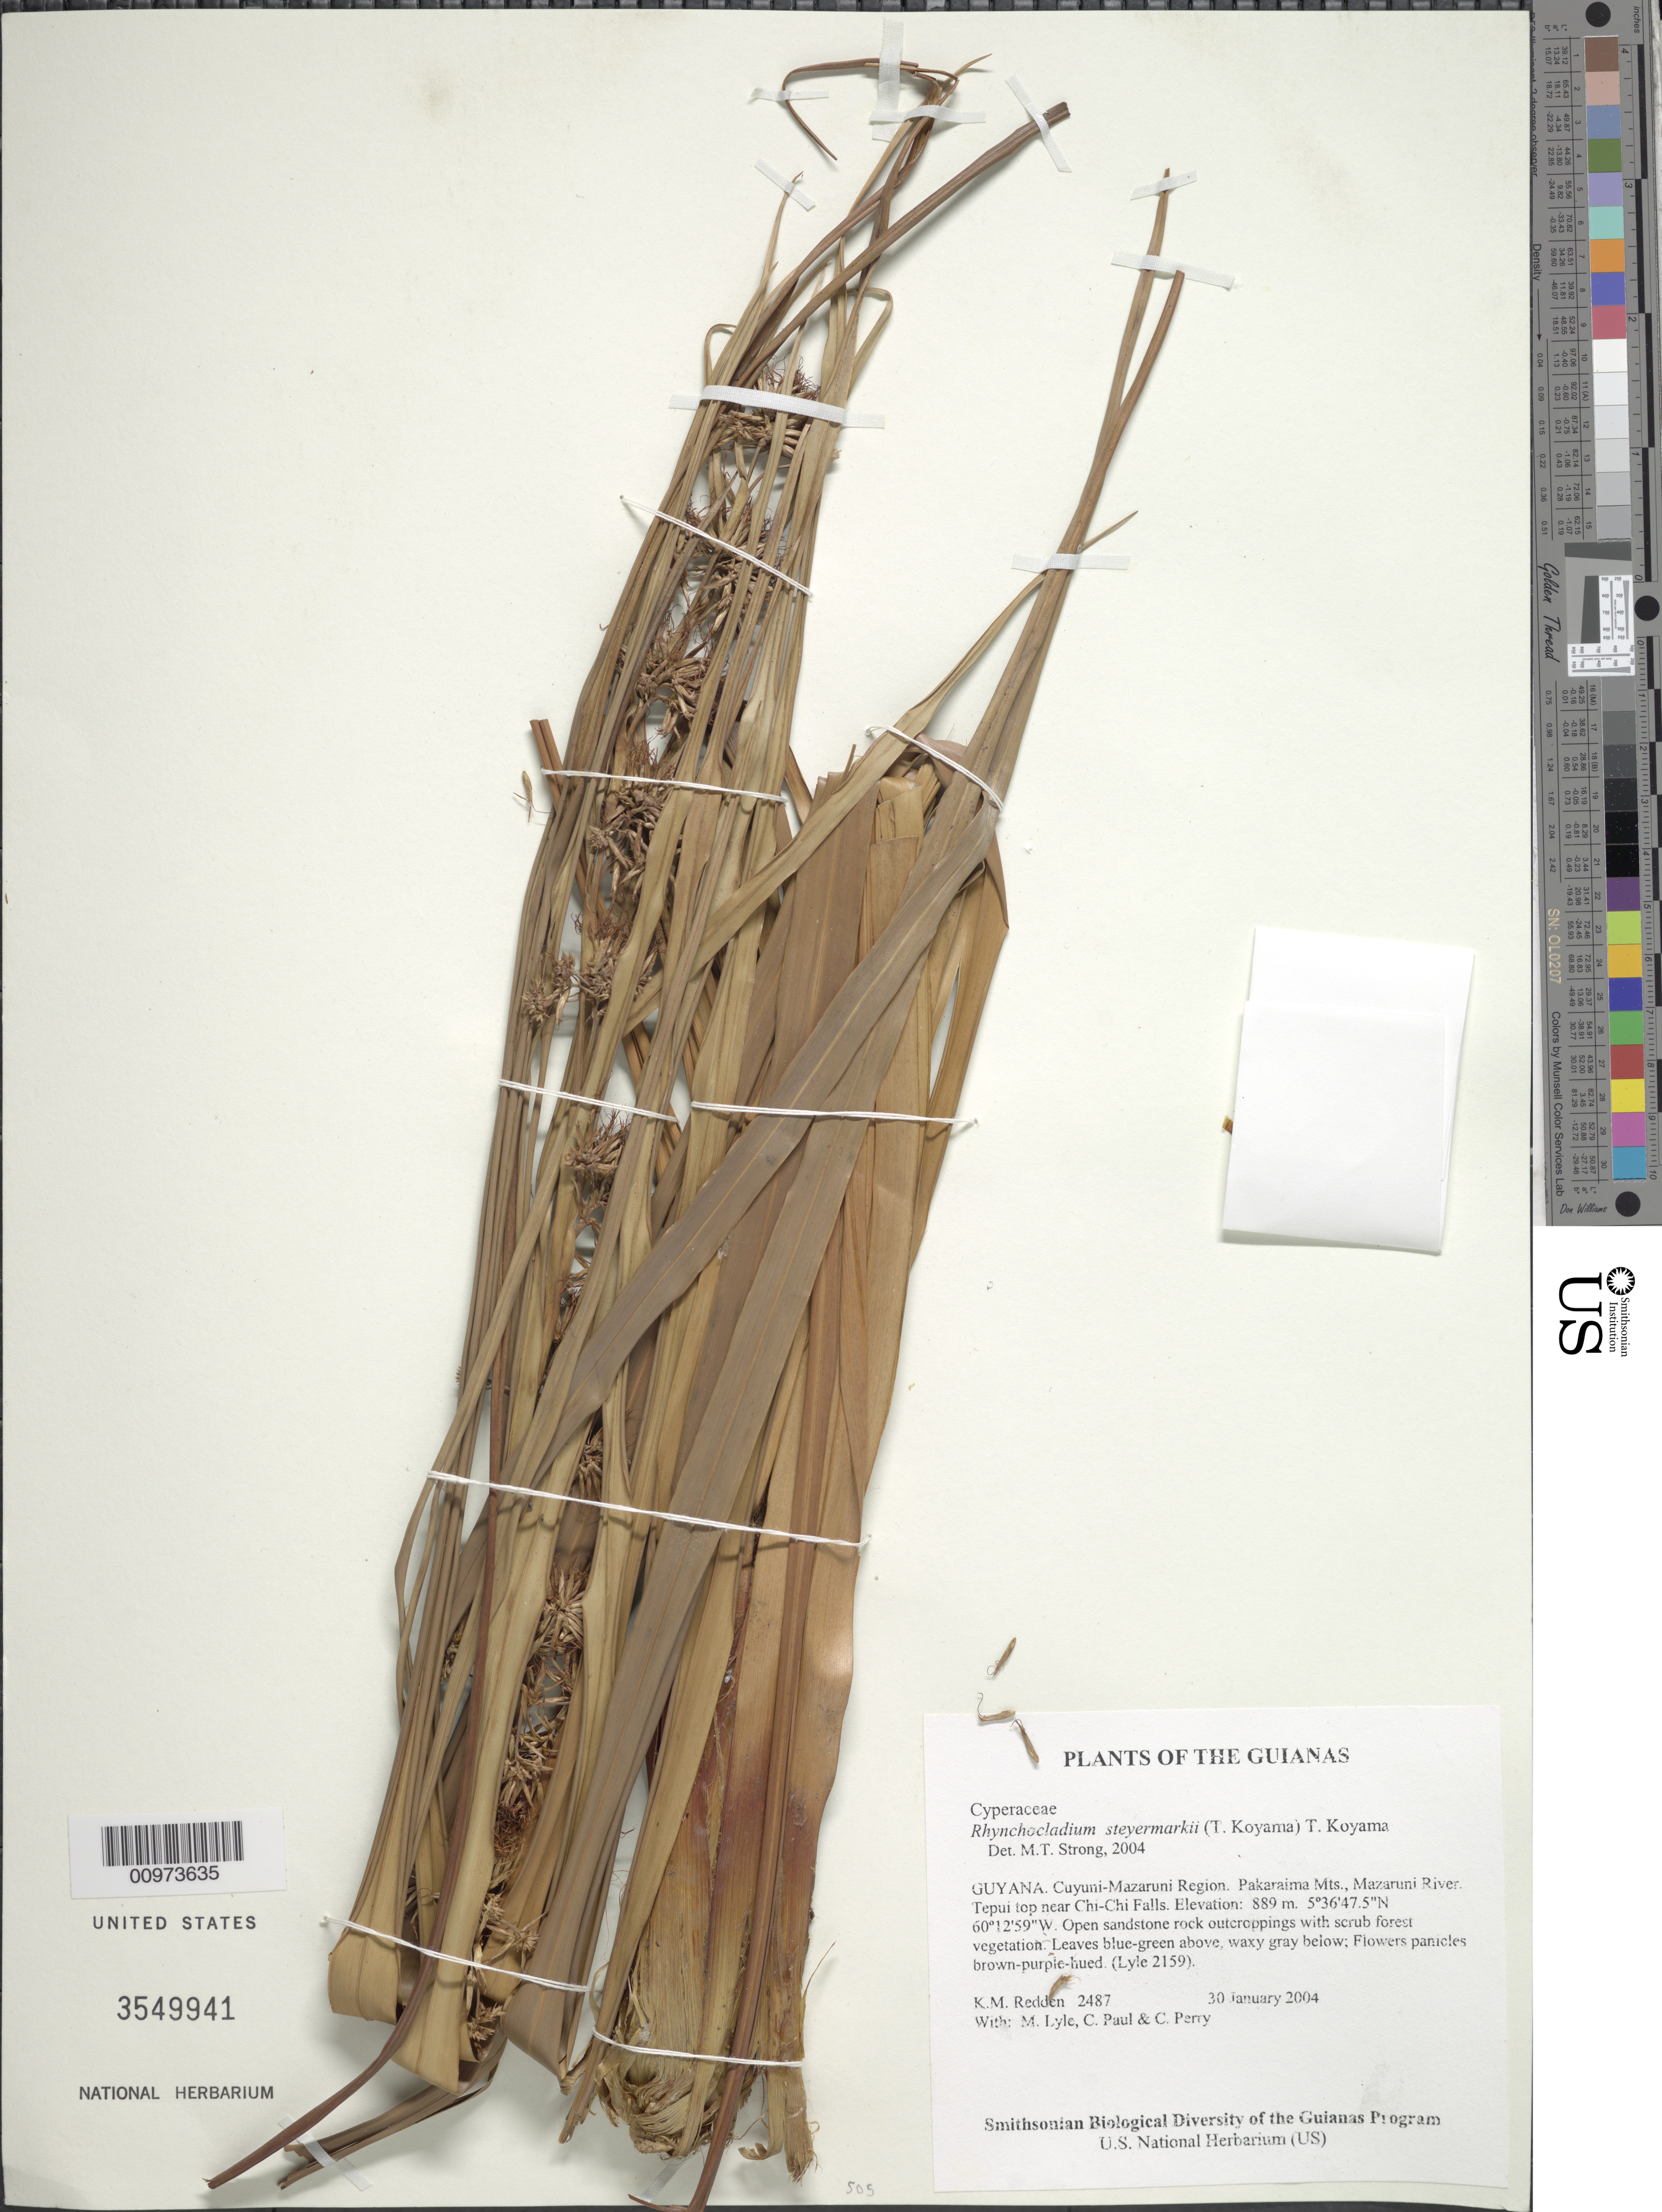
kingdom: Plantae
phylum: Tracheophyta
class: Liliopsida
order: Poales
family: Cyperaceae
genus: Rhynchocladium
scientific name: Rhynchocladium steyermarkii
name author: (T. Koyama) T. Koyama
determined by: Strong, M. T., (US), Smithsonian Institution - National Museum of Natural History (UNITED STATES)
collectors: K. M. Redden, M. Lyle, C. Paul & C. Perry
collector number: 2487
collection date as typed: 30 January 2004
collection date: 2004-01-30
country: Guyana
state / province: Cuyuni-Mazaruni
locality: Pakaraima Mts., Mazaruni River. Tepui top near Chi-Chi Falls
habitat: Open sandstone rock outcroppings with scrub forest vegetation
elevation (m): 889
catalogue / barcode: US 3549941